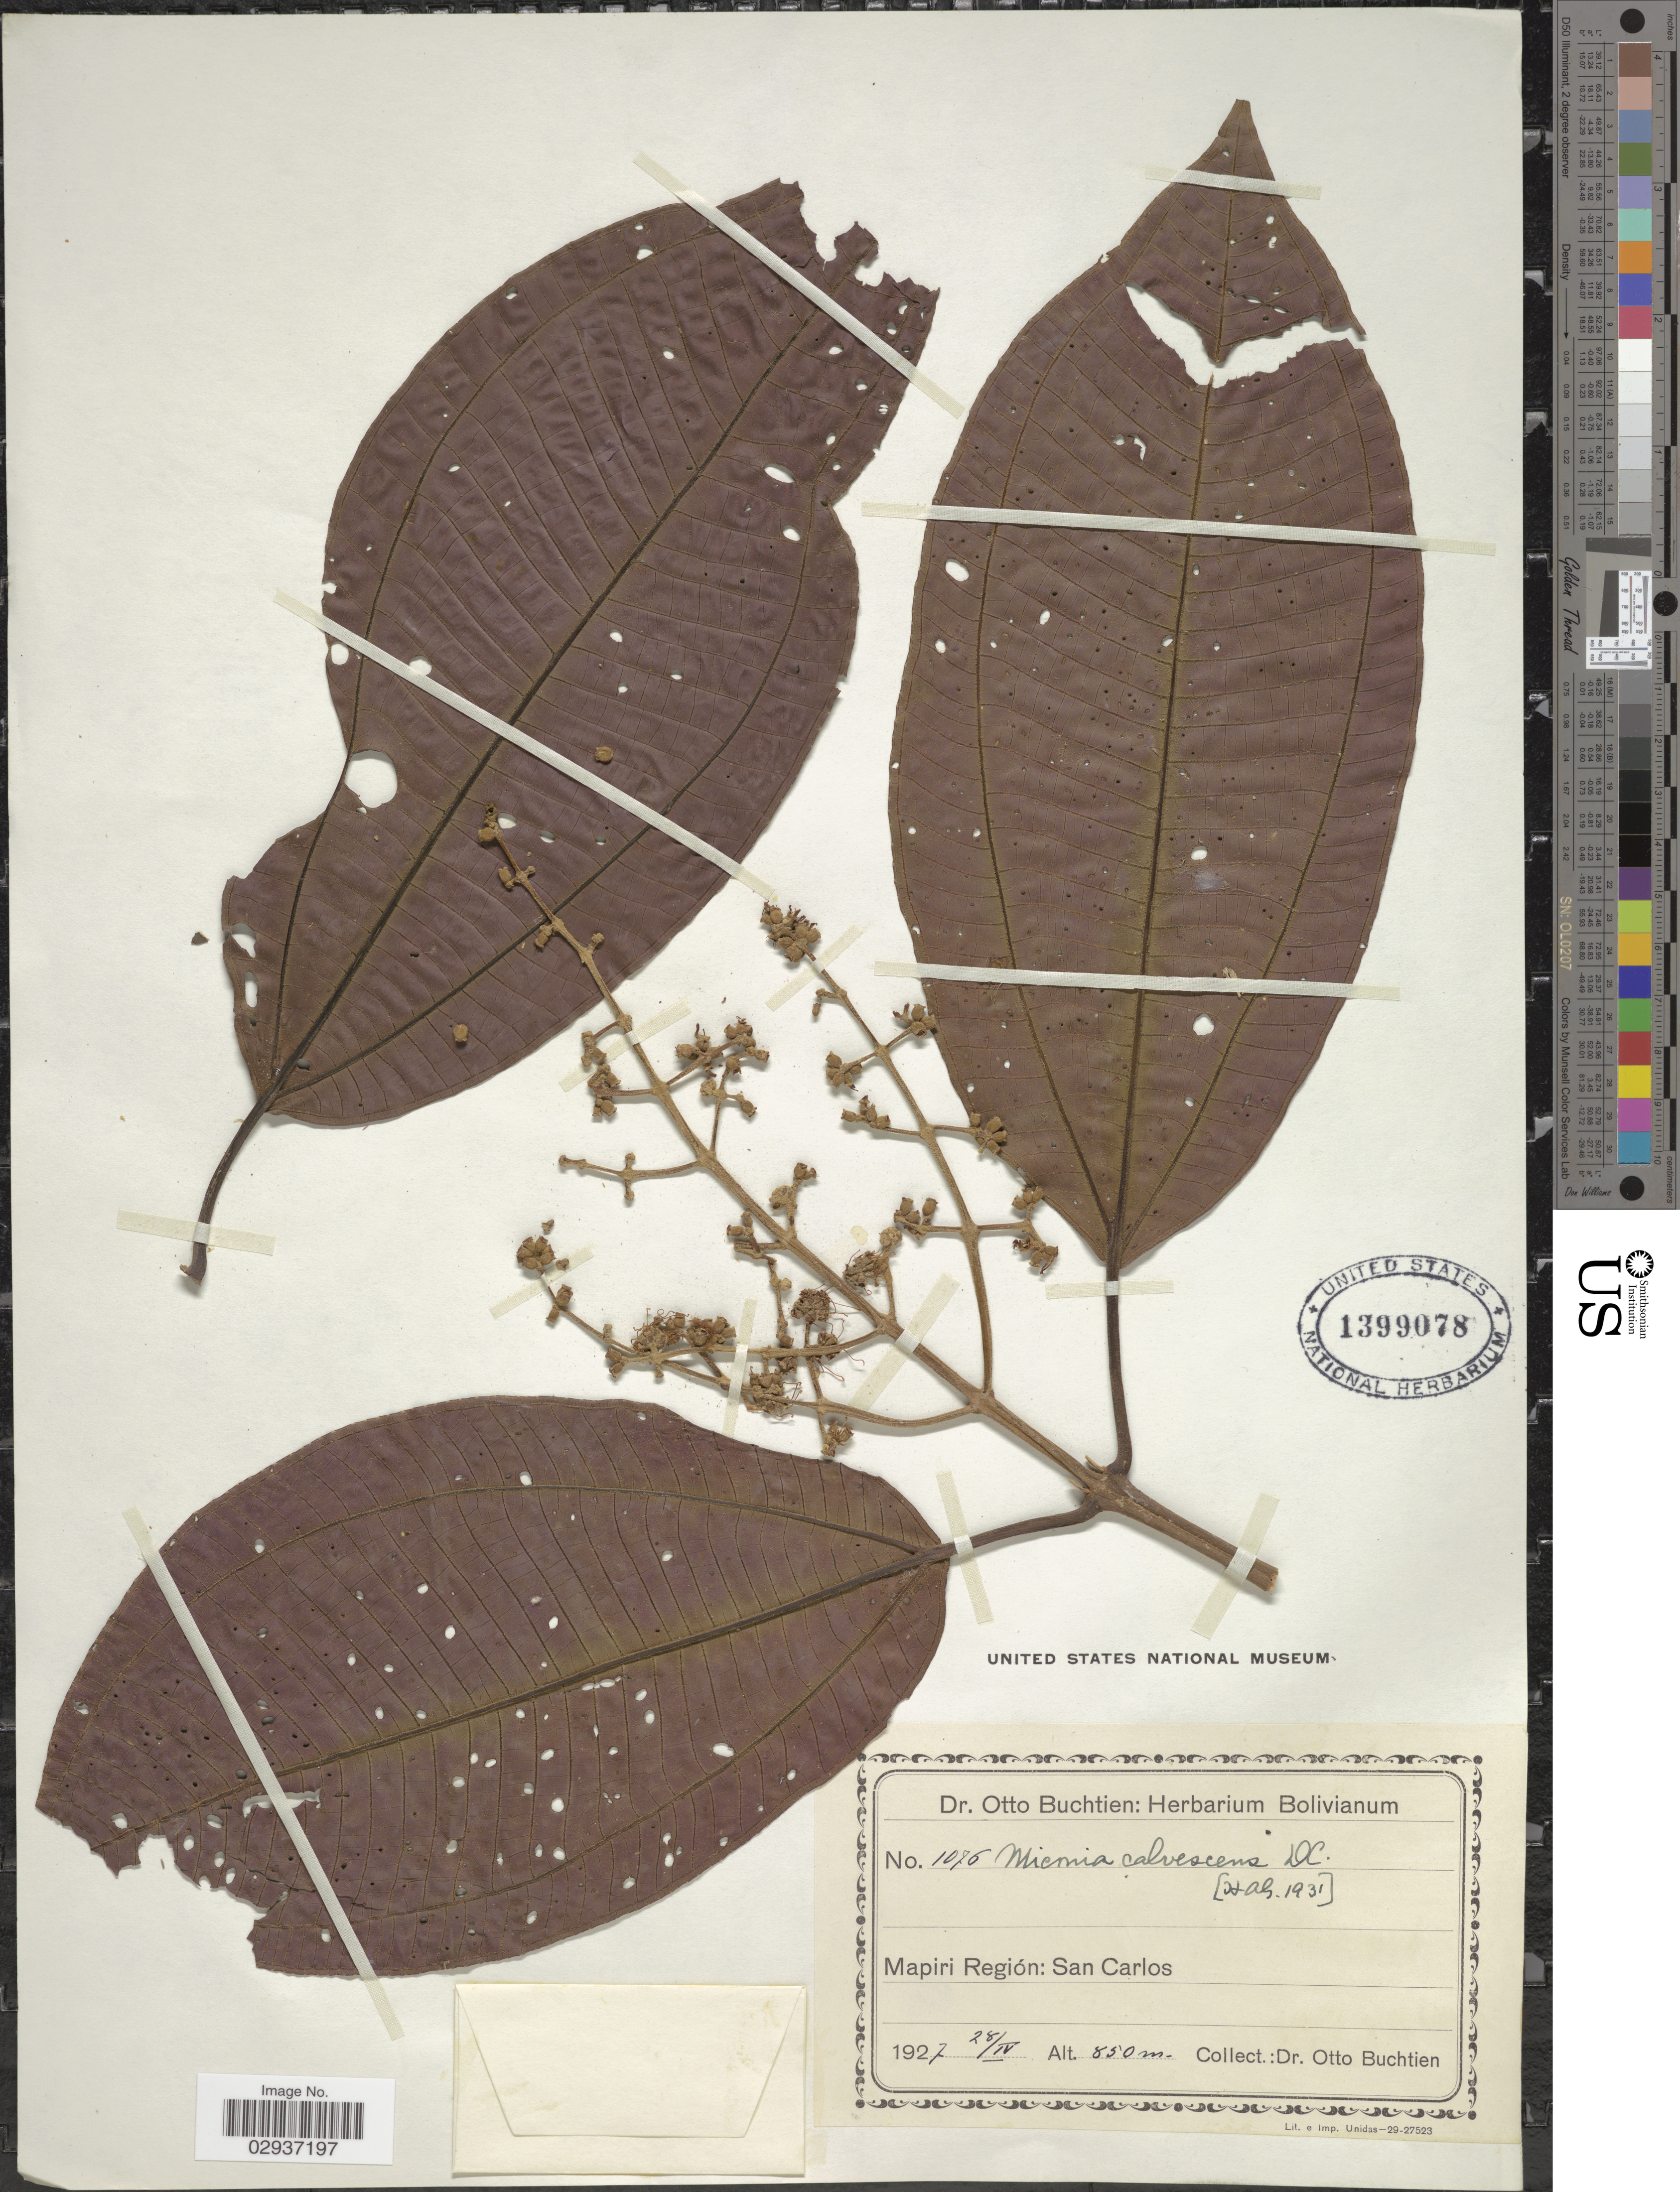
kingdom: Plantae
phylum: Tracheophyta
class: Magnoliopsida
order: Myrtales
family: Melastomataceae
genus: Miconia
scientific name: Miconia calvescens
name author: DC.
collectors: O. Buchtien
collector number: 1076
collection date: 1927-04-28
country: Bolivia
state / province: La Paz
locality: Mapiri Región: San Carlos.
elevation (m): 850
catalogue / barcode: US 1399078